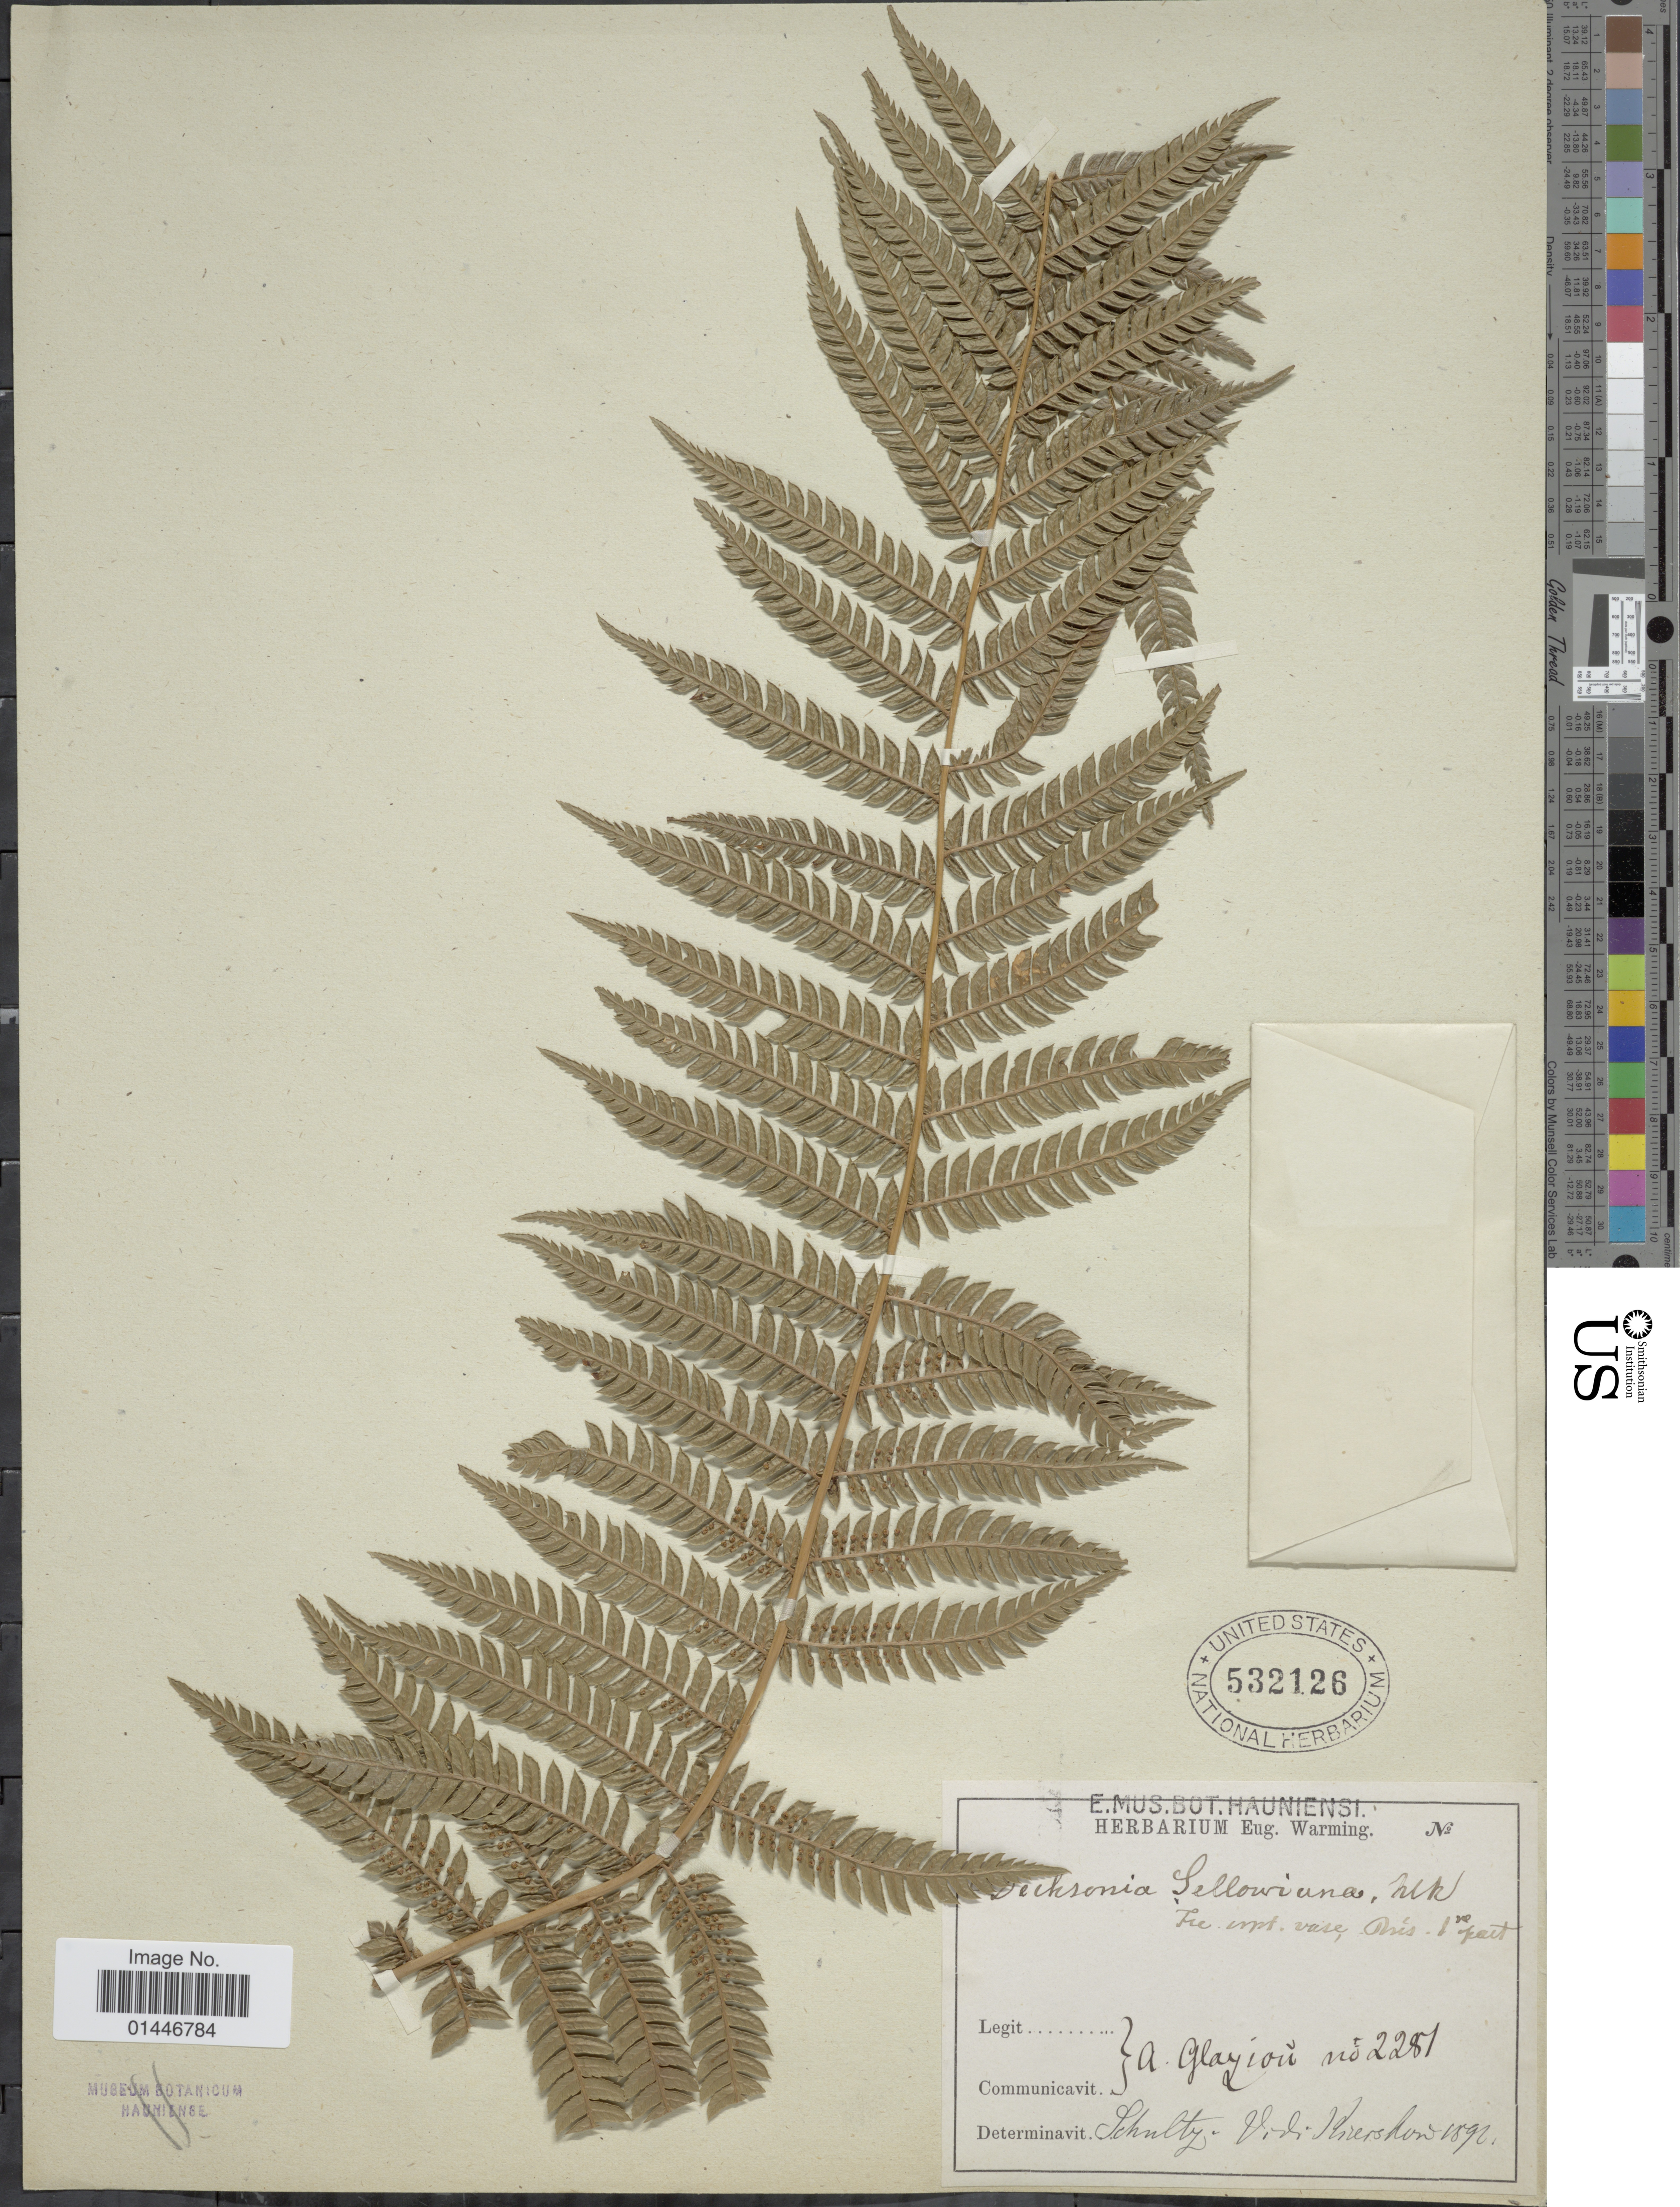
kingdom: Plantae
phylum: Tracheophyta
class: Polypodiopsida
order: Cyatheales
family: Dicksoniaceae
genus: Dicksonia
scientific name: Dicksonia sellowiana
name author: Hook.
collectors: A. F. M. Glaziou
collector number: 2281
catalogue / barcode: US 532126